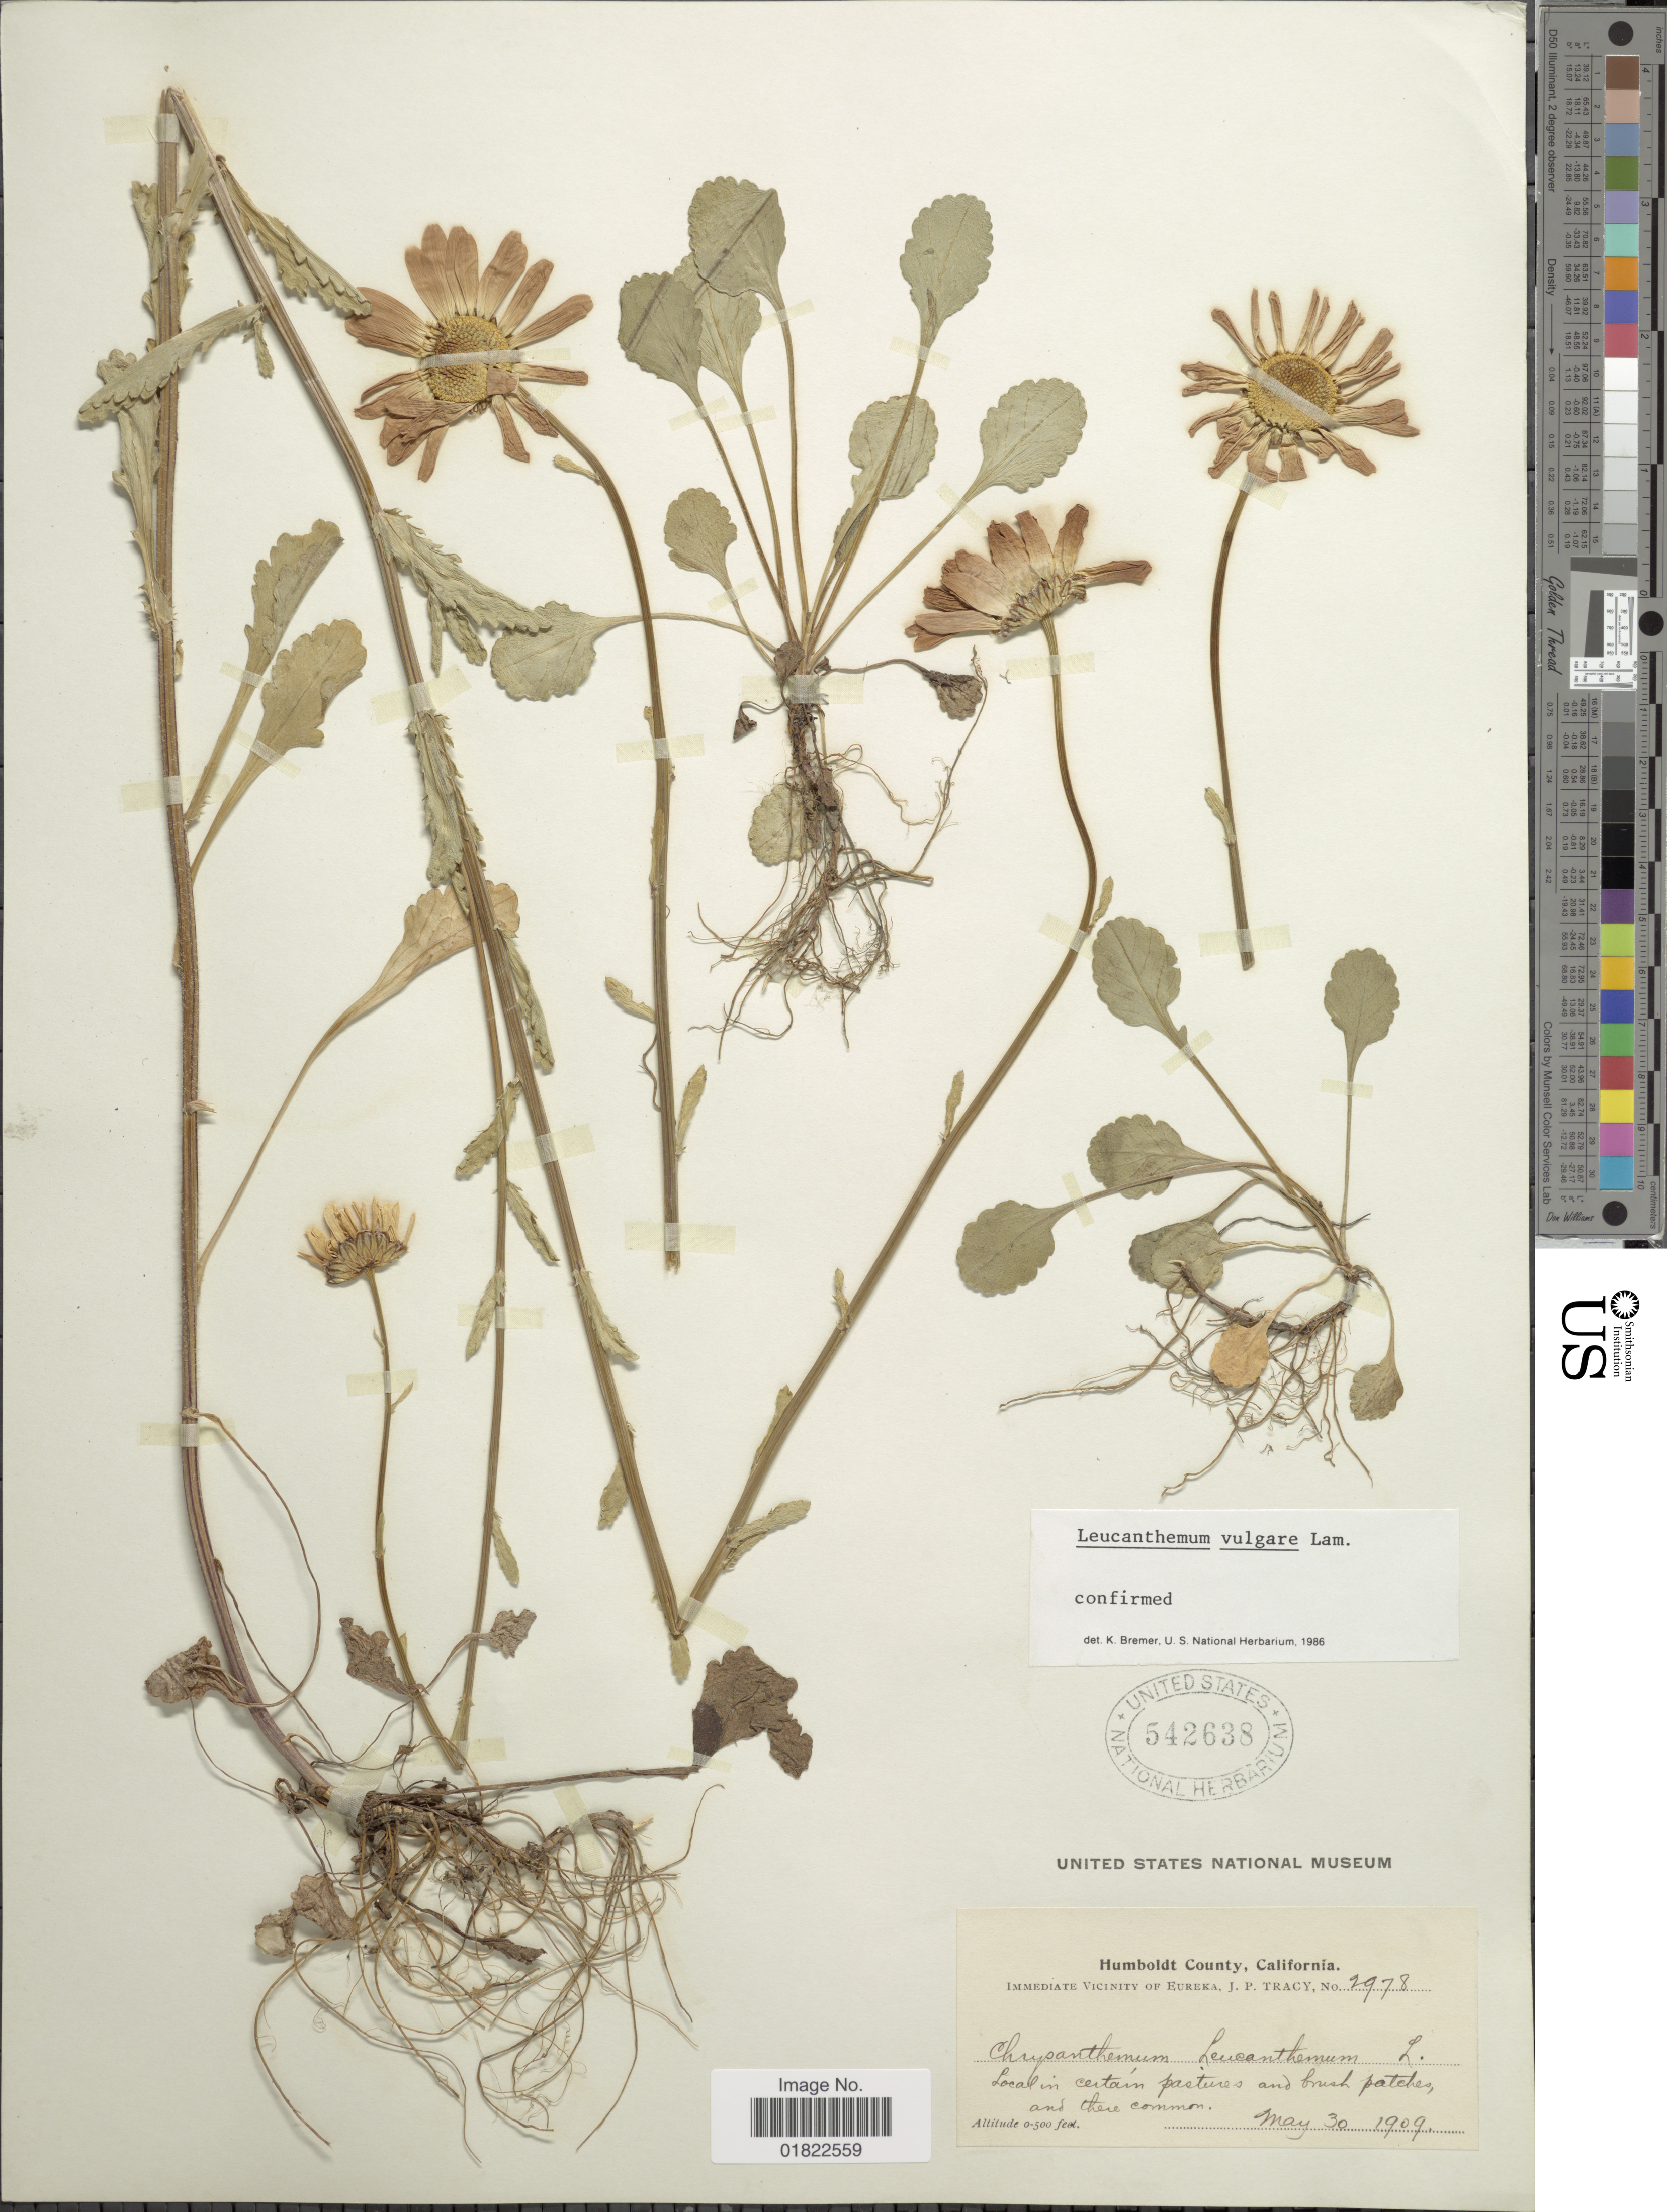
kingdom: Plantae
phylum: Tracheophyta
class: Magnoliopsida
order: Asterales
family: Asteraceae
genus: Leucanthemum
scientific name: Leucanthemum vulgare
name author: Lam.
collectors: J. Tracy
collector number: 2978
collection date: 1909-05-30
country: United States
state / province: California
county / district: Humboldt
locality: Humboldt County, Local in certain pastures and brush pathces and there common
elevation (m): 0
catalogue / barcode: US 542638